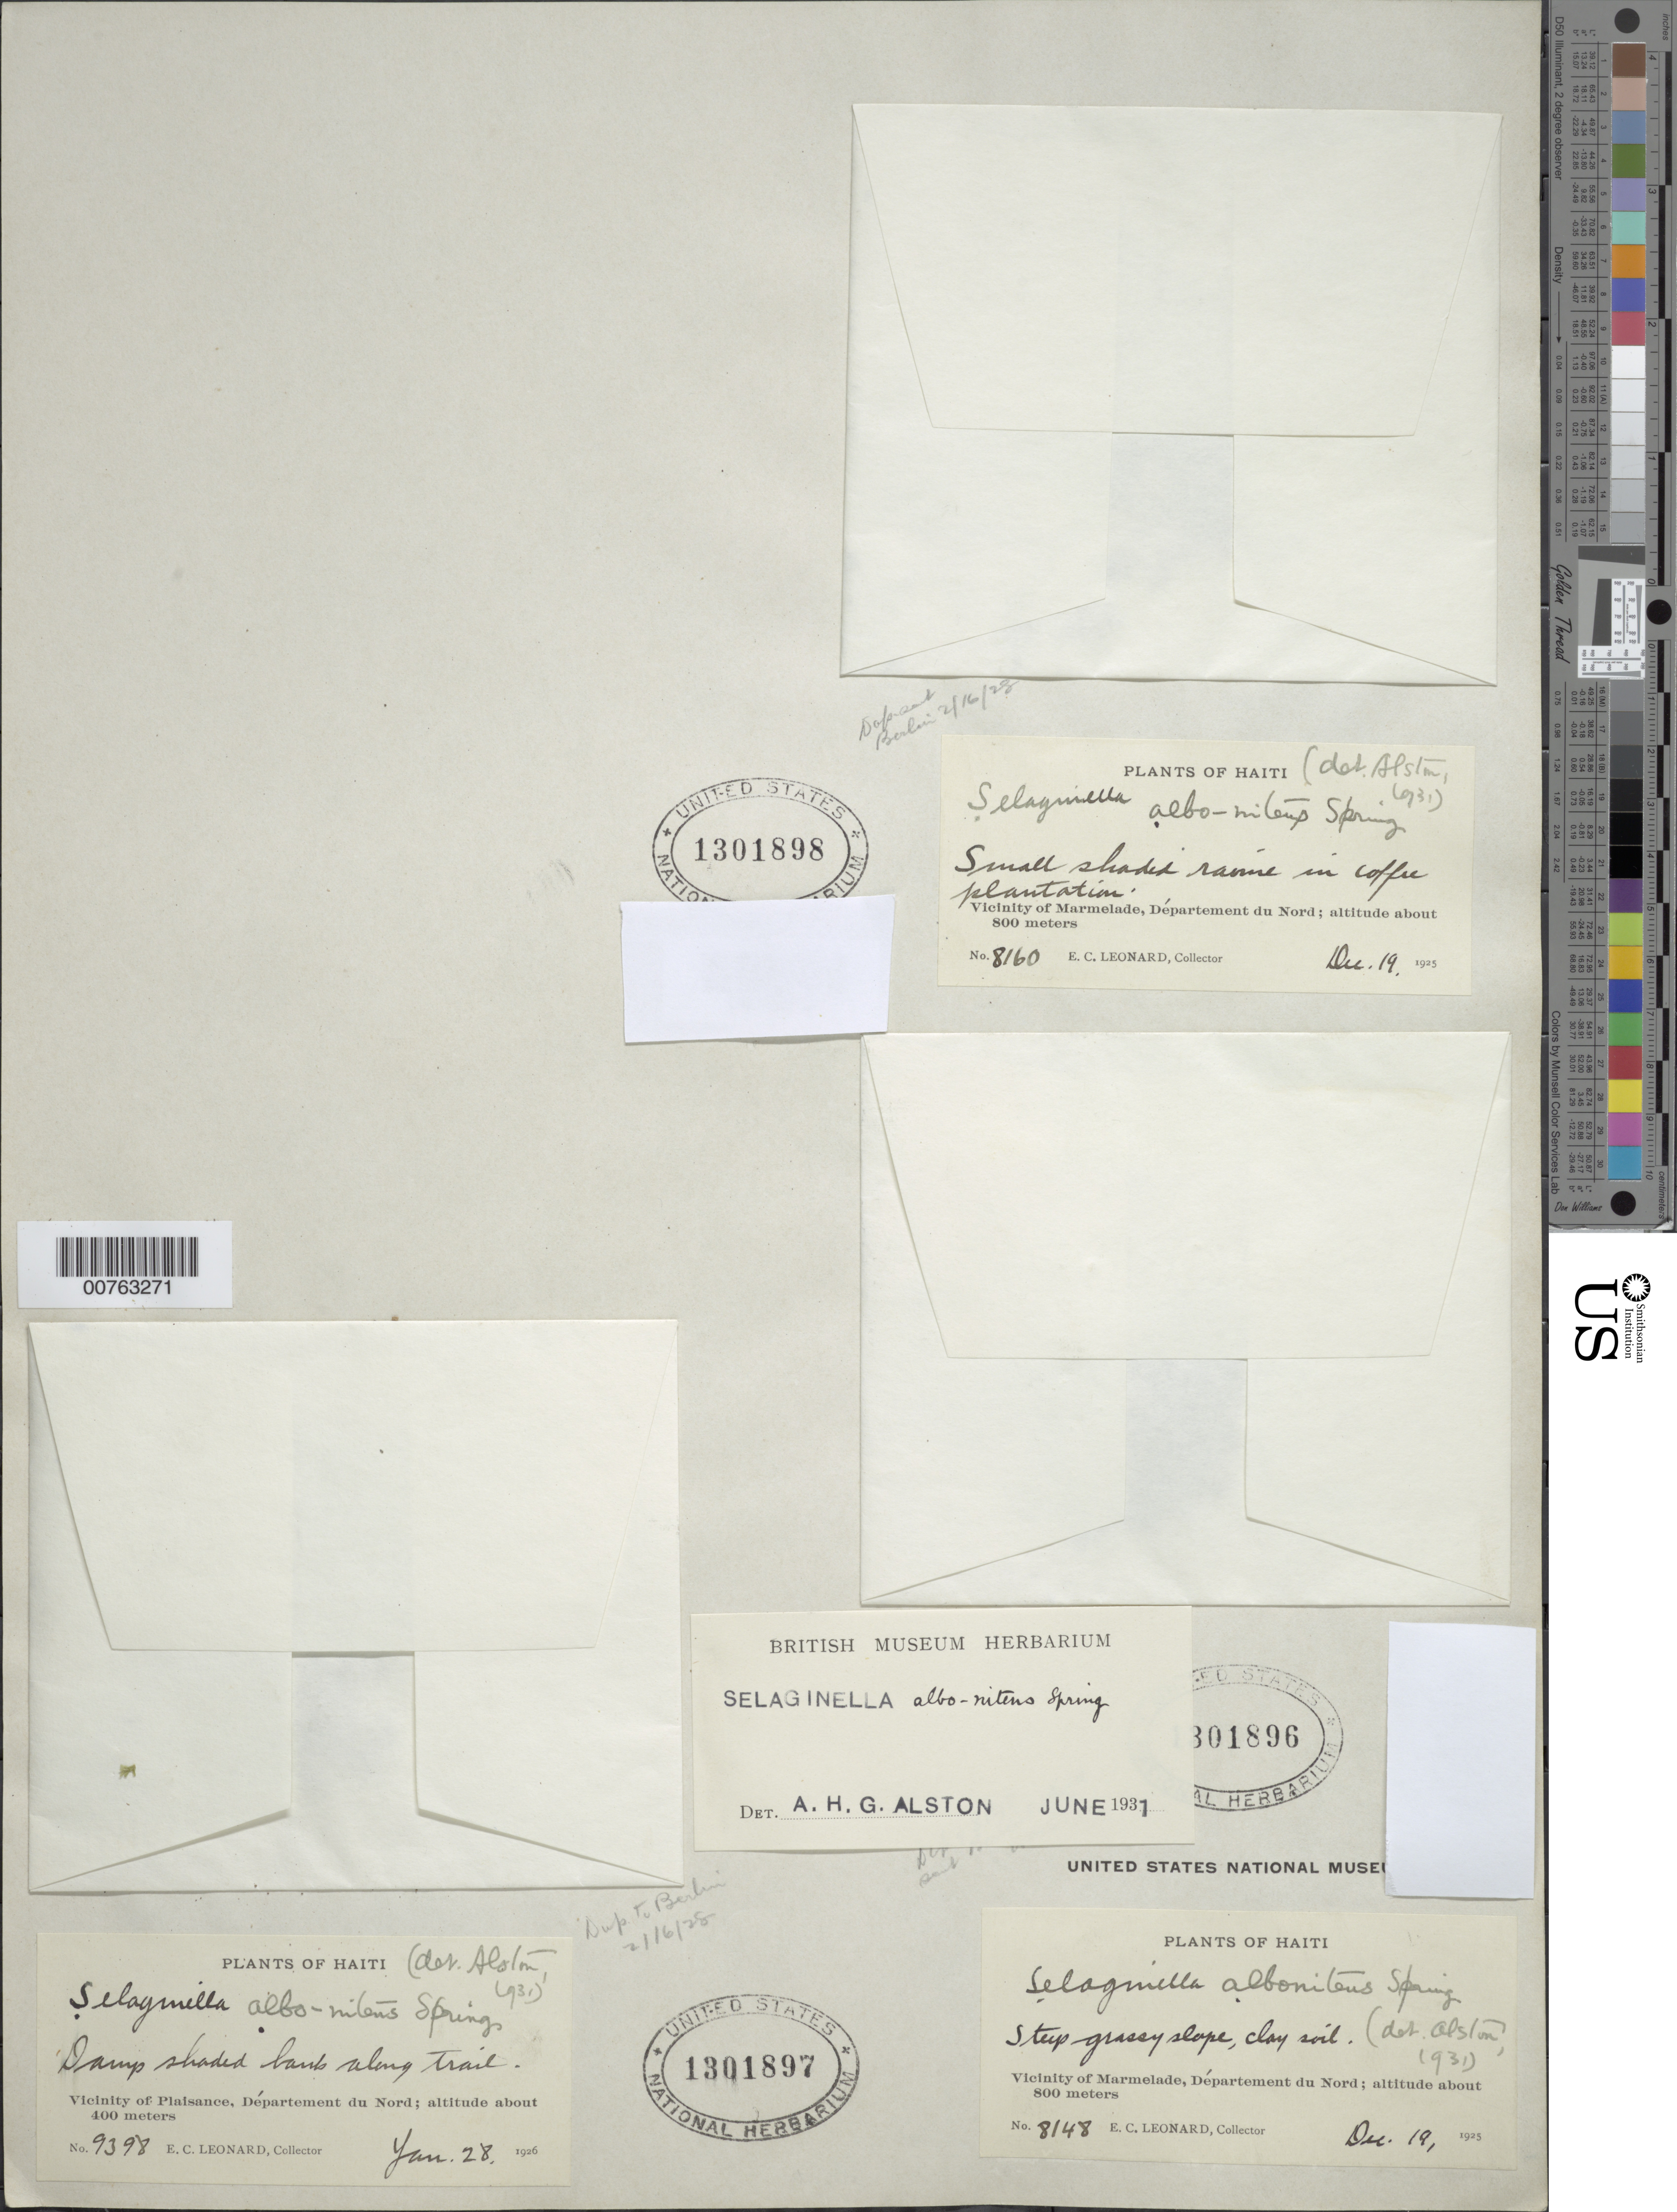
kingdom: Plantae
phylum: Tracheophyta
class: Lycopodiopsida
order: Selaginellales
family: Selaginellaceae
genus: Selaginella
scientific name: Selaginella tenella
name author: (P. Beauv.) Spring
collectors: E. C. Leonard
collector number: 9398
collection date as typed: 28 Jan 1928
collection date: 1928-01-28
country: Haiti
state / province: Nord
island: Hispaniola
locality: Vicinity of Plaisance, Departement du Nord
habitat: Damp shaded banks along trail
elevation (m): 400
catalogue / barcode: US 1301897